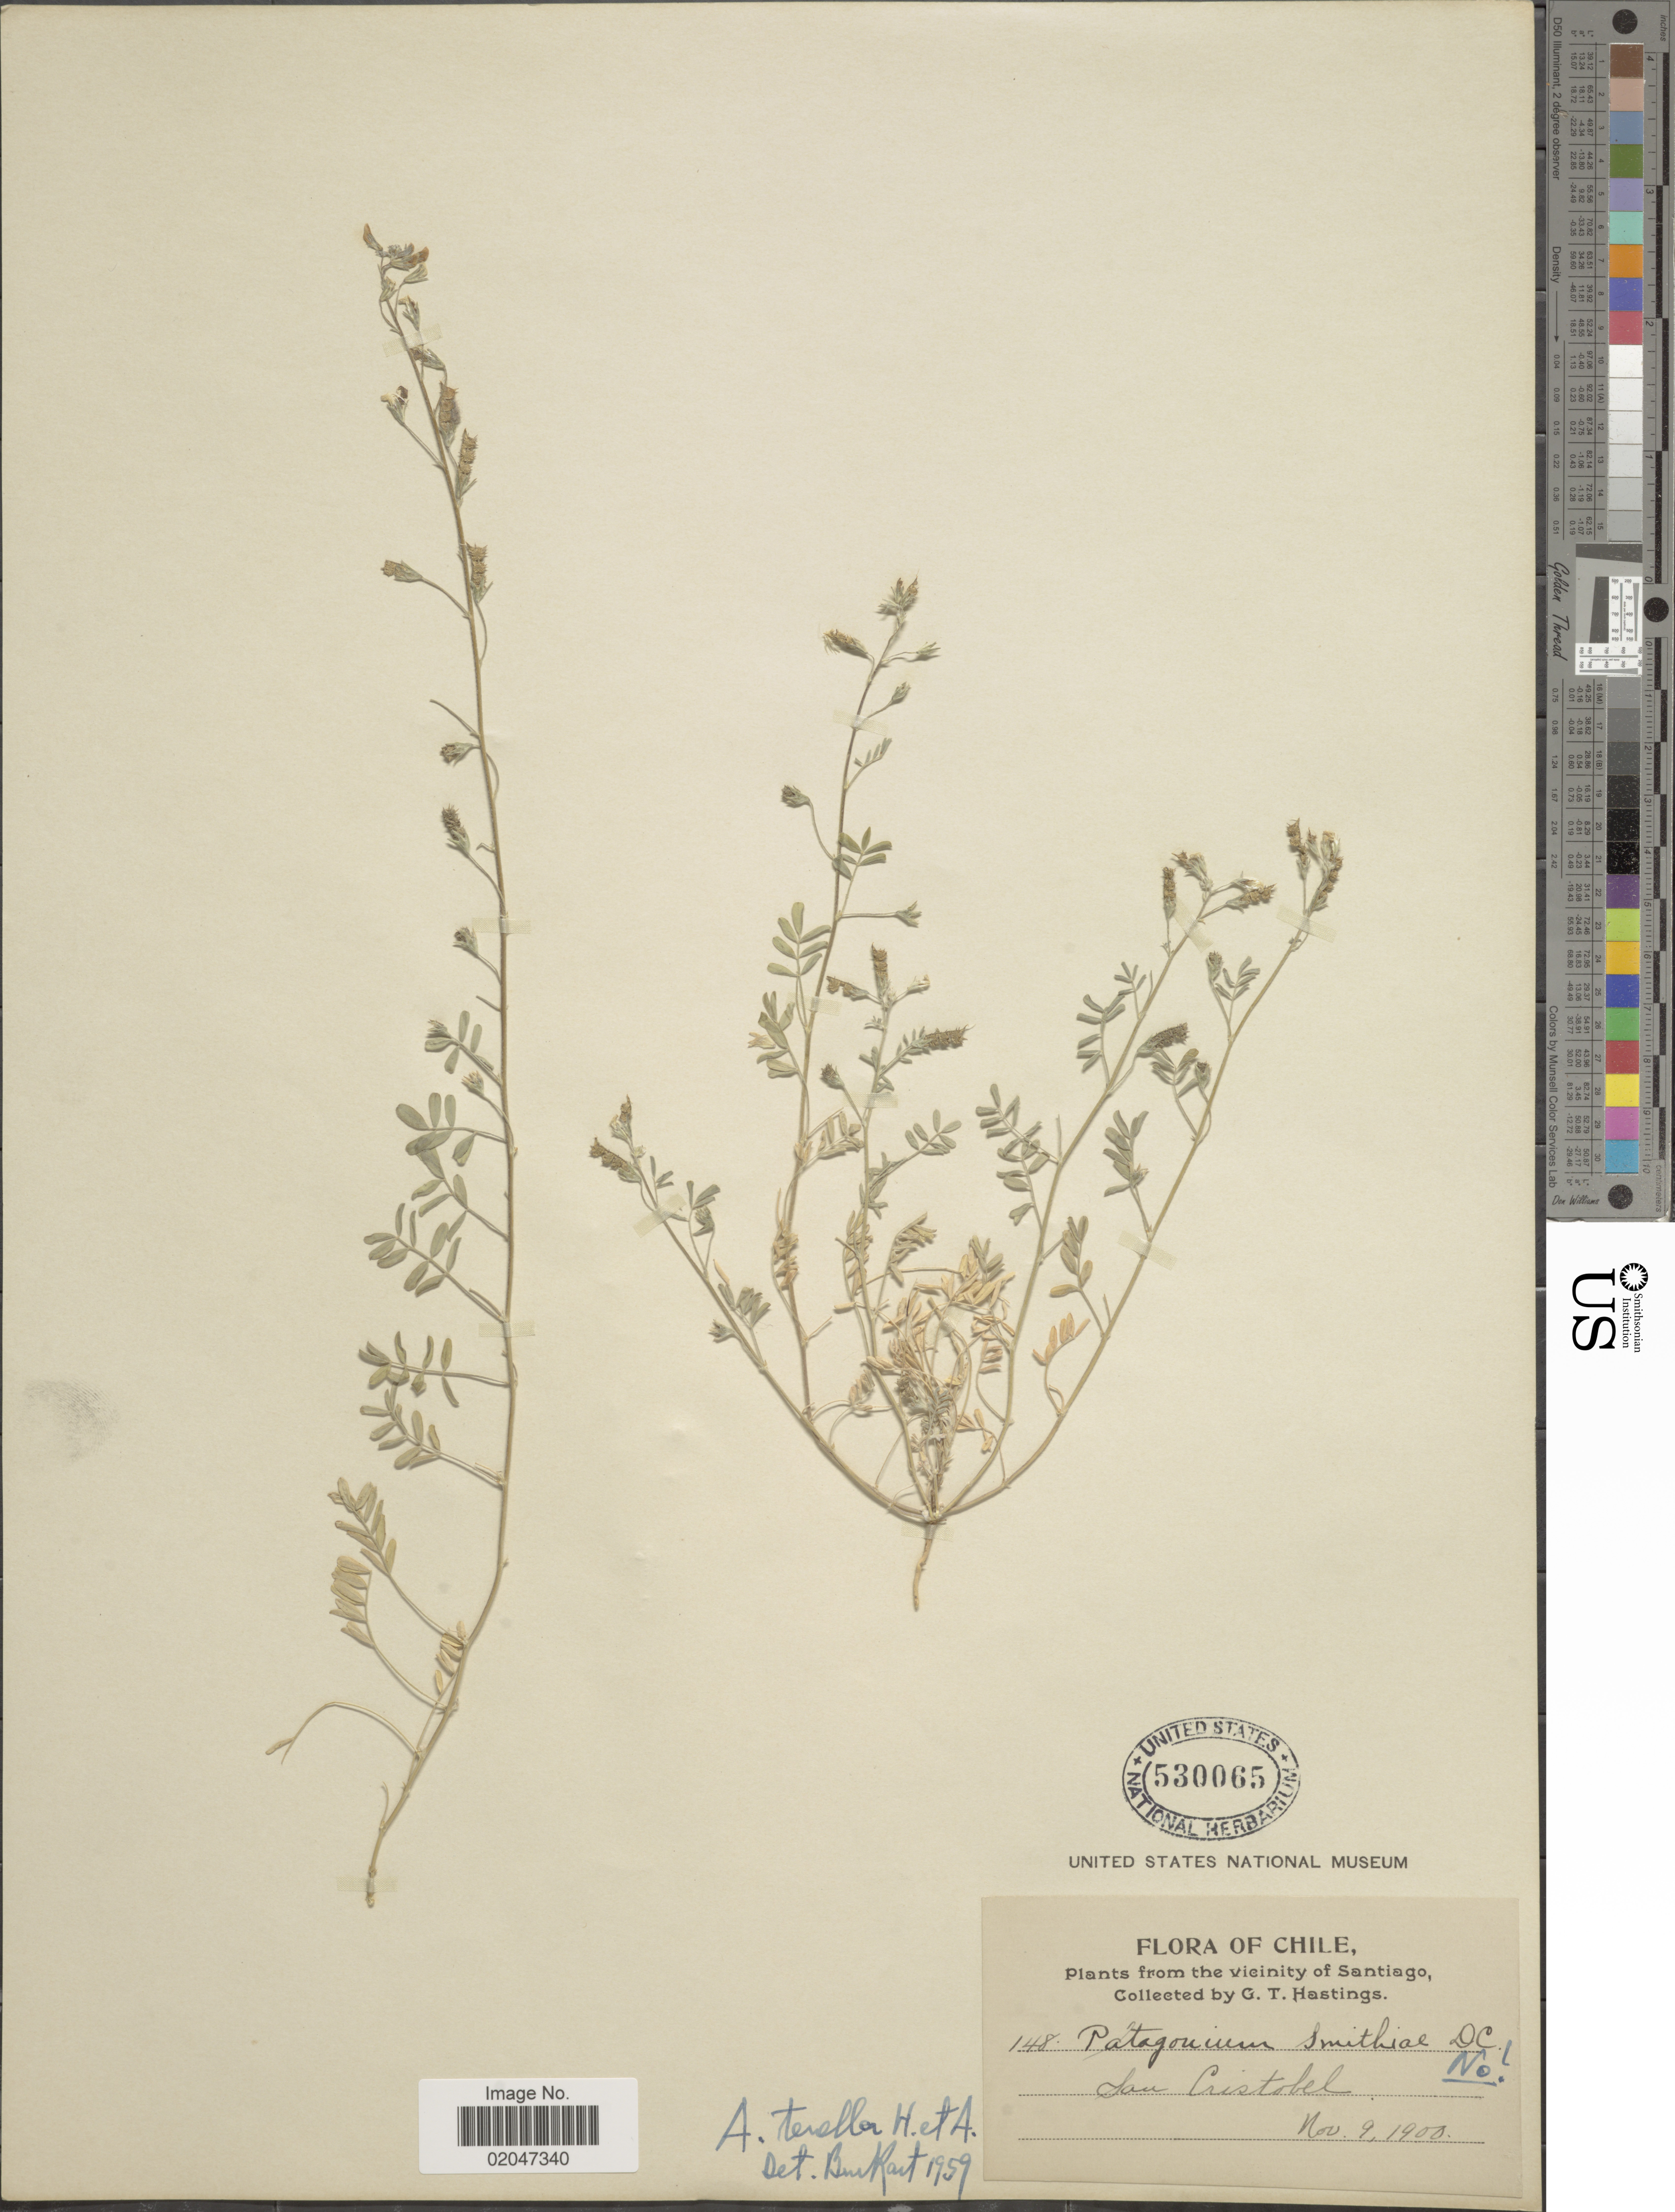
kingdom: Plantae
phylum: Tracheophyta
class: Magnoliopsida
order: Fabales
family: Fabaceae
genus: Adesmia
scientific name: Adesmia tenella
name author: Hook. & Arn.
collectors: G. Hastings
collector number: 148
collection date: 1900-11-09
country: Chile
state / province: Región Metropolitana (RM)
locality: From the vicinity of Santiago, San Cristobel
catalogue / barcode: US 530065